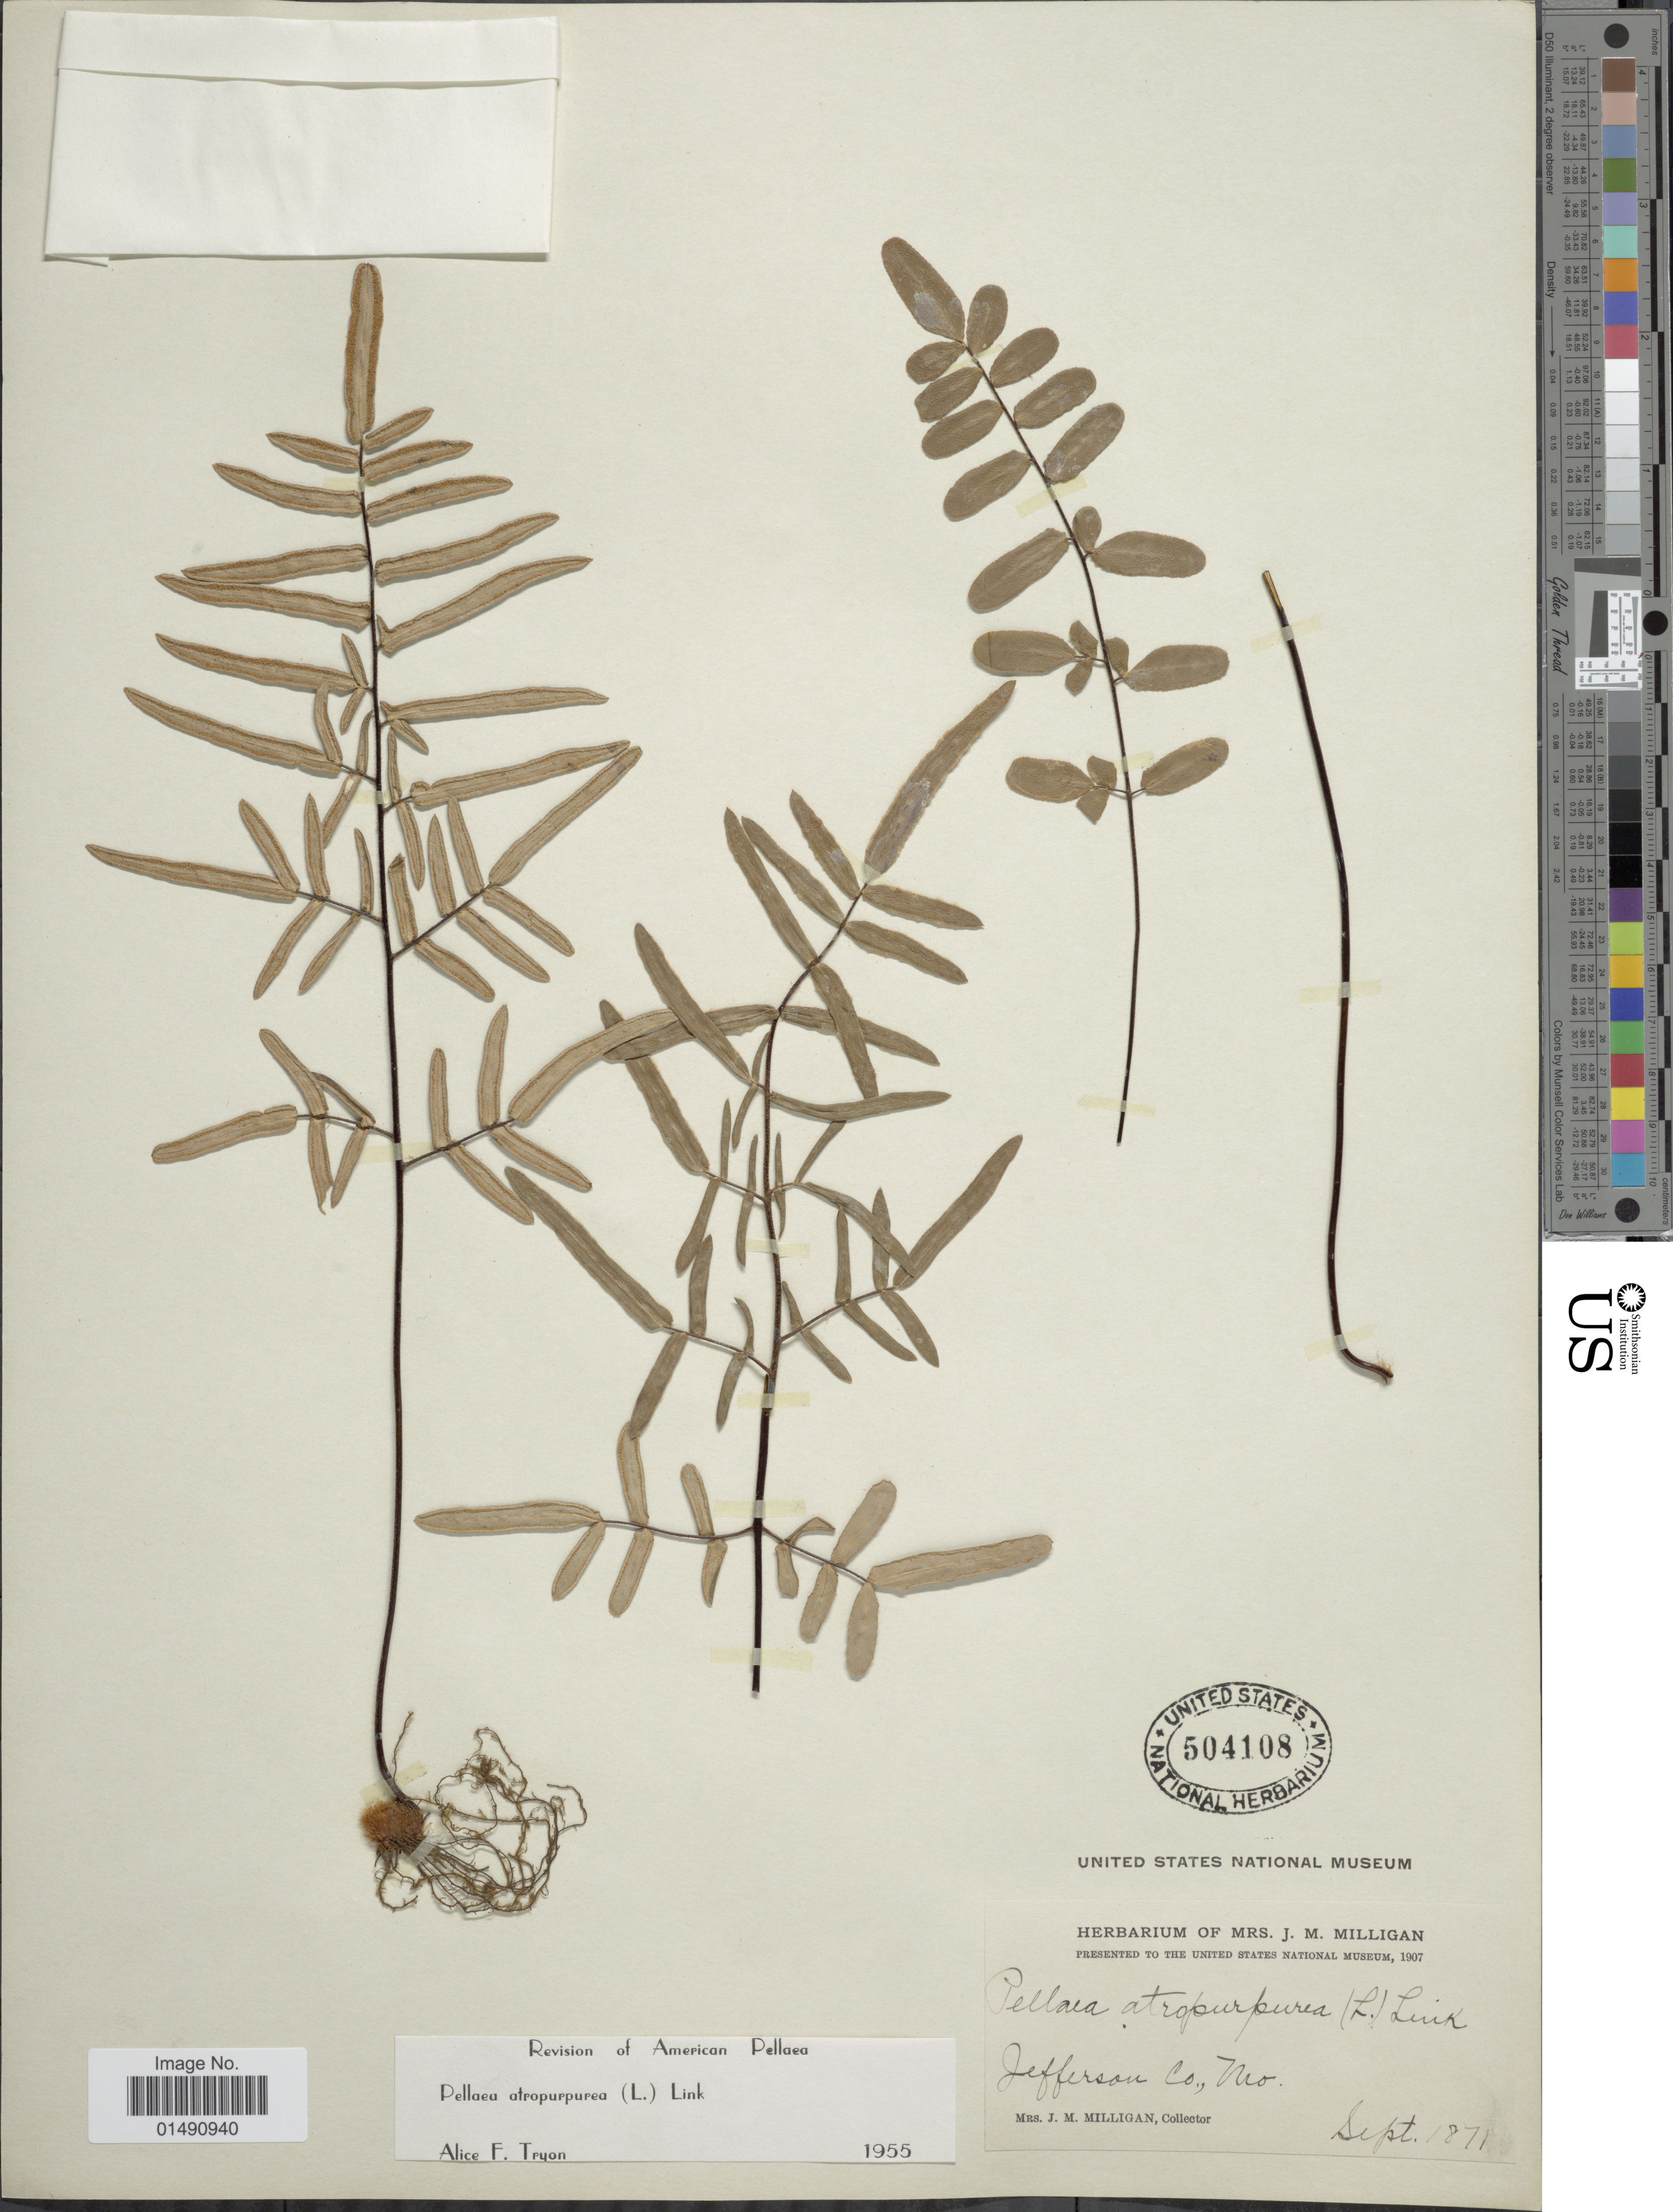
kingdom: Plantae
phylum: Tracheophyta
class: Polypodiopsida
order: Polypodiales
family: Pteridaceae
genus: Pellaea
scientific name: Pellaea atropurpurea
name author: (L.) Link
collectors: J. Milligan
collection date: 1871-09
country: United States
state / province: Missouri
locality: Jefferson Co.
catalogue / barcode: US 504108